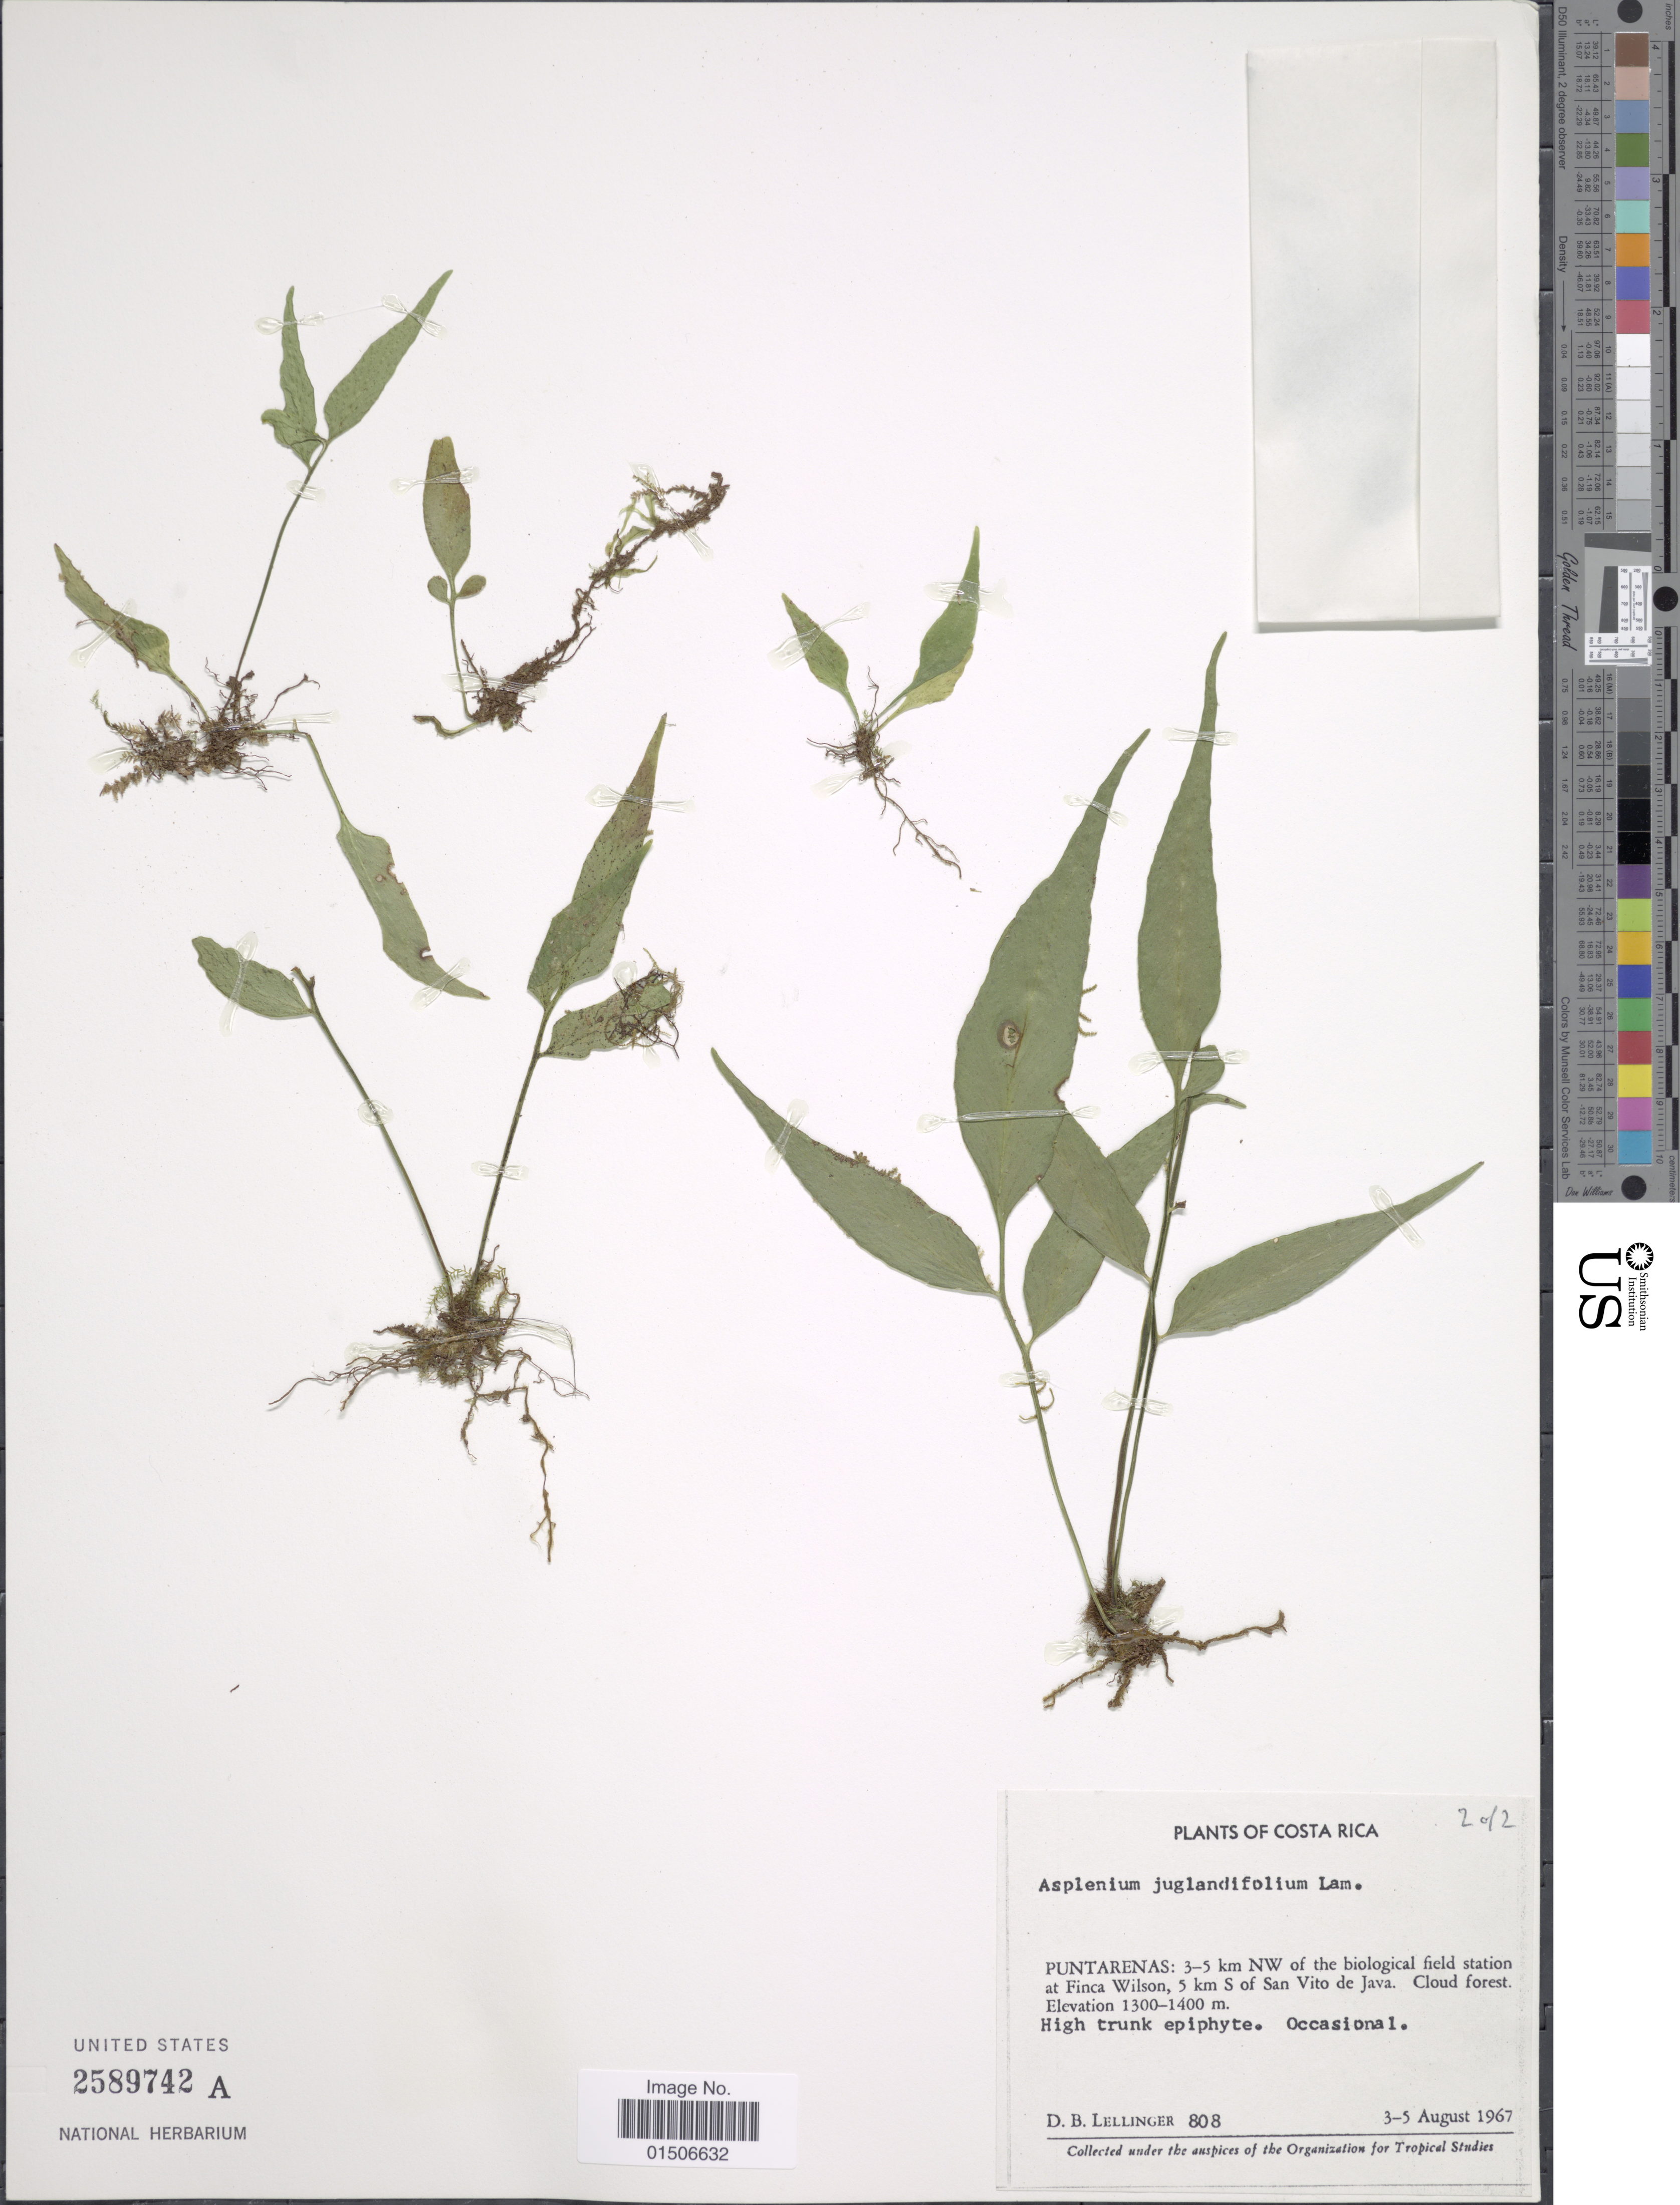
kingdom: Plantae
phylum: Tracheophyta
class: Polypodiopsida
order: Polypodiales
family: Aspleniaceae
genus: Asplenium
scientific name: Asplenium juglandifolium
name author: Lam.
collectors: D. B. Lellinger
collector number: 808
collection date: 1967-08-03/1967-08-05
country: Costa Rica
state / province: Puntarenas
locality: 3-5 km NW of the biological field station at Finca Wilson, 5 km S of San Vito de Java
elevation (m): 1300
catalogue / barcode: US 2589742A